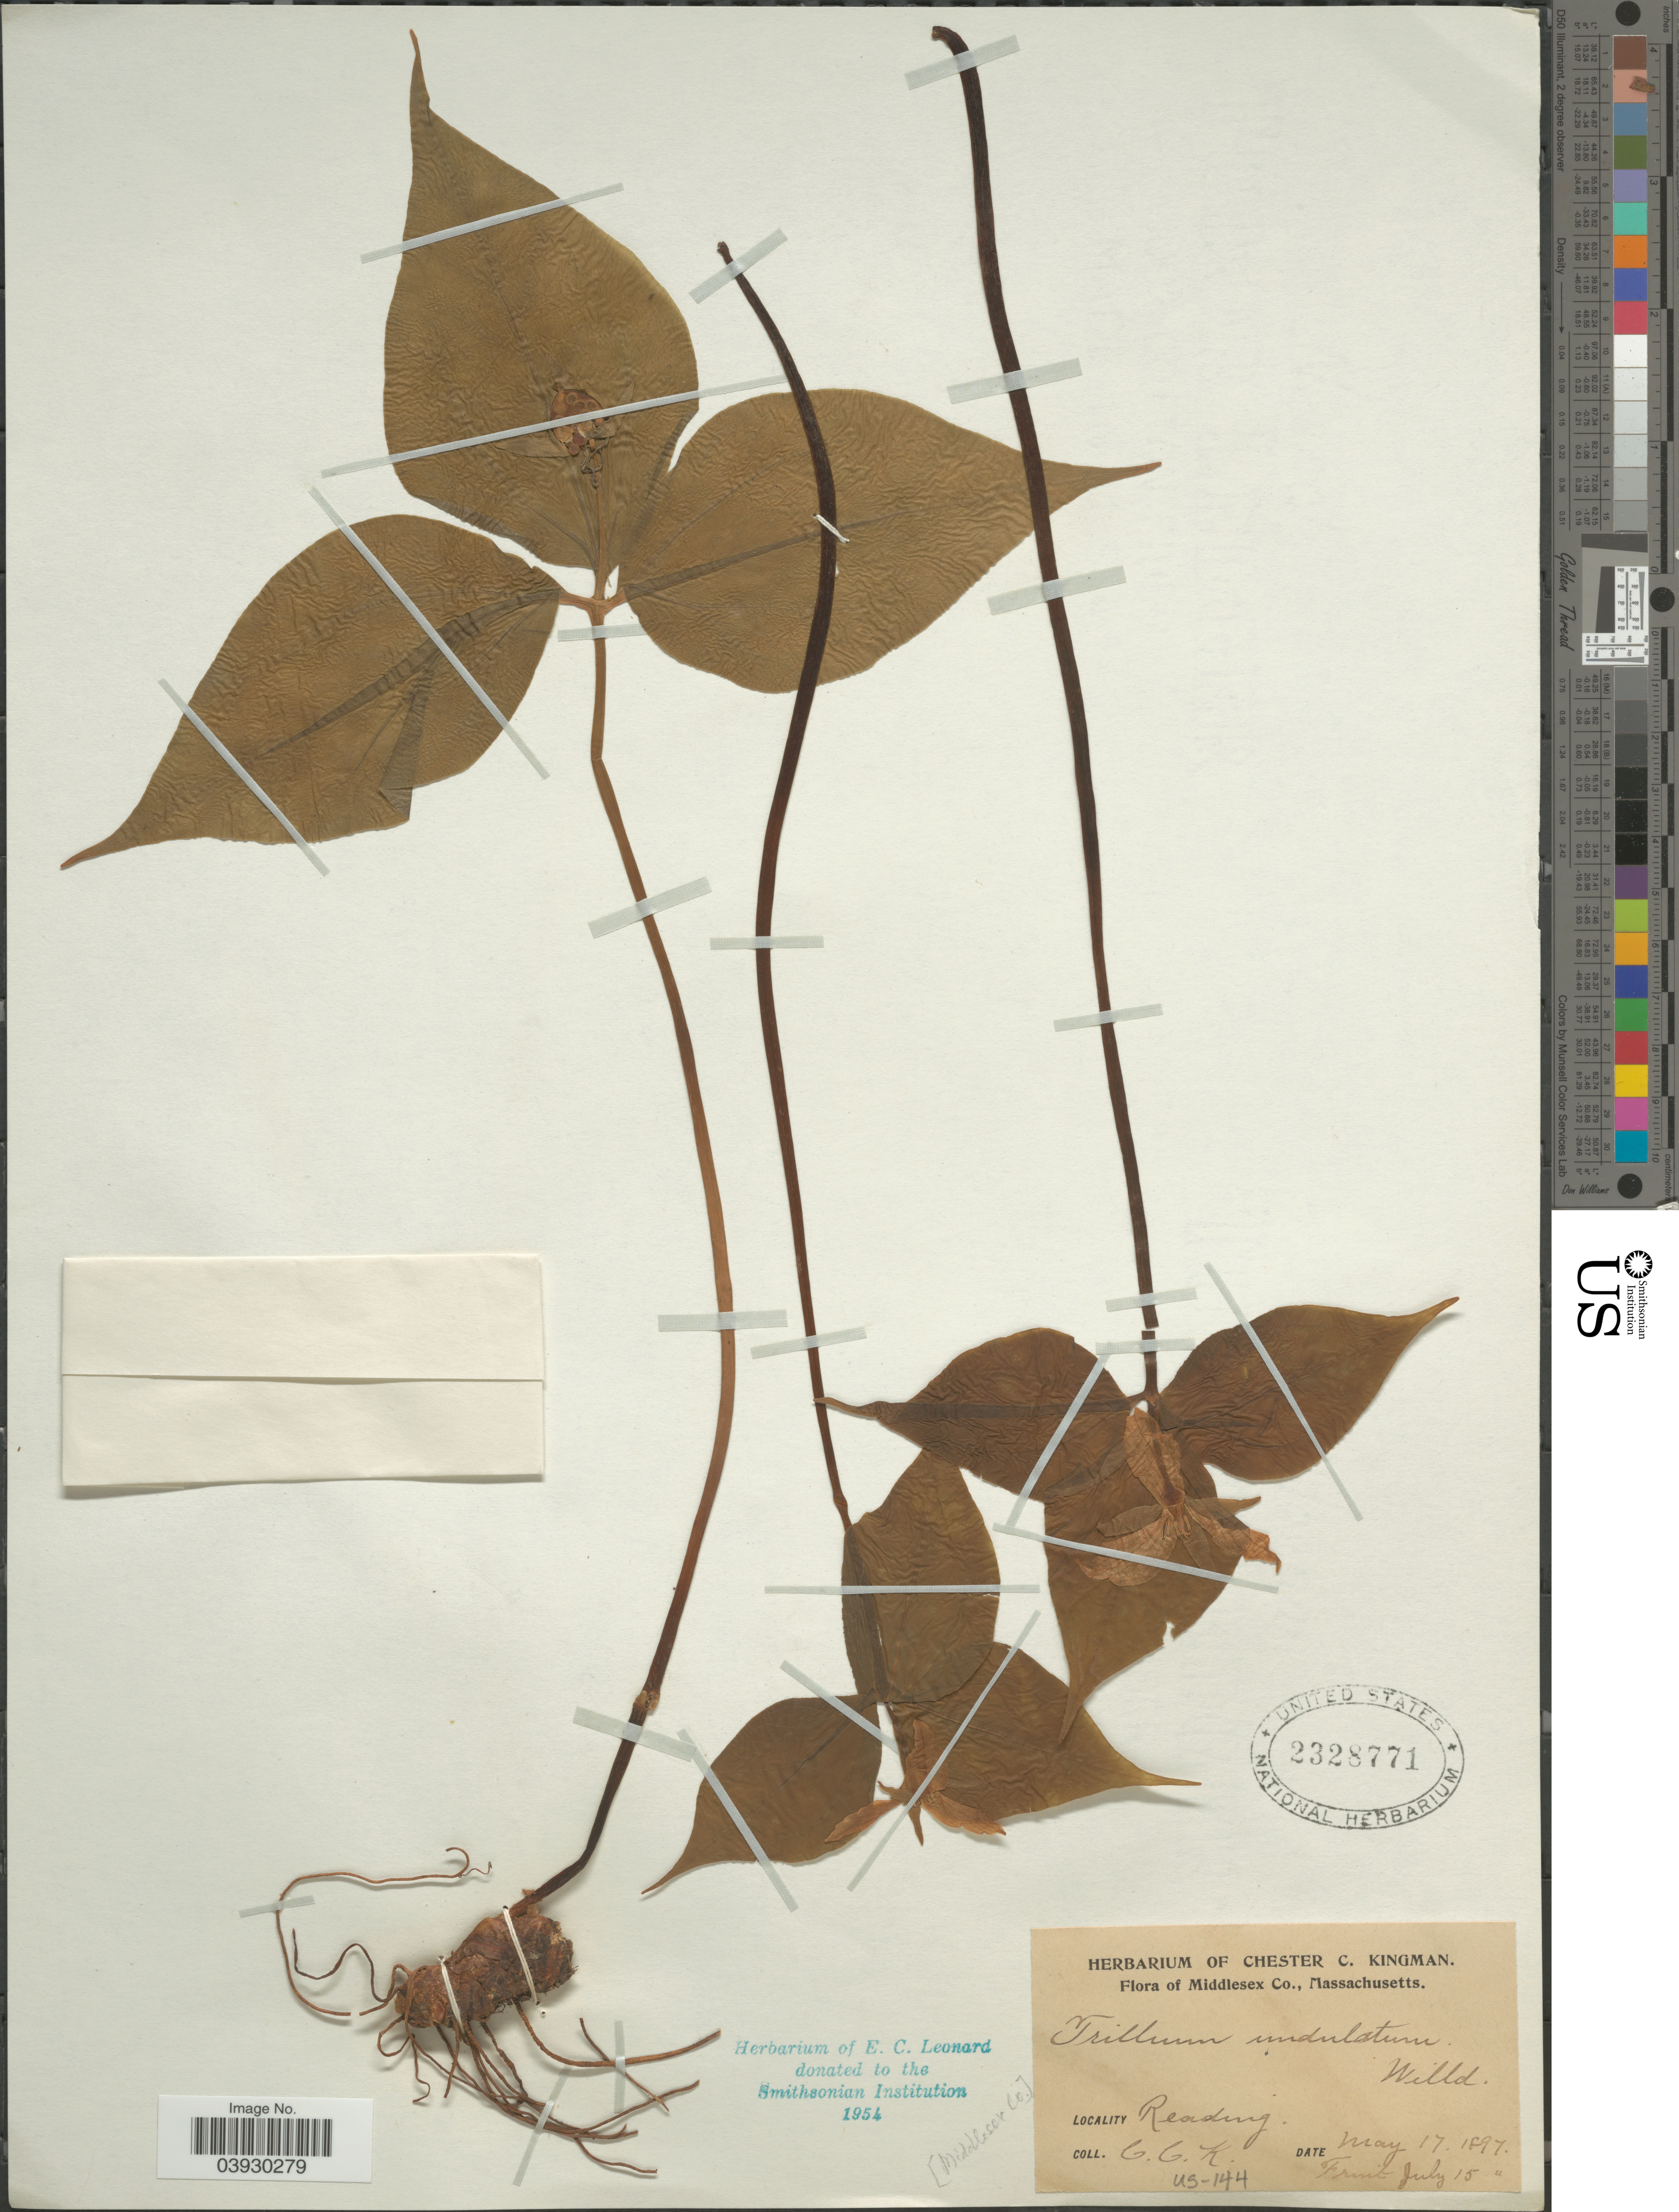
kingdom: Plantae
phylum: Tracheophyta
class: Liliopsida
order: Liliales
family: Melanthiaceae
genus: Trillium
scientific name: Trillium undulatum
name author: Willd.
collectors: C. Kingman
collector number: US-144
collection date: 1897-05-17/1897-07-15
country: United States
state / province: Massachusetts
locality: Middlesex Co. Reading. Middlesex Co.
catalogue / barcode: US 2328771